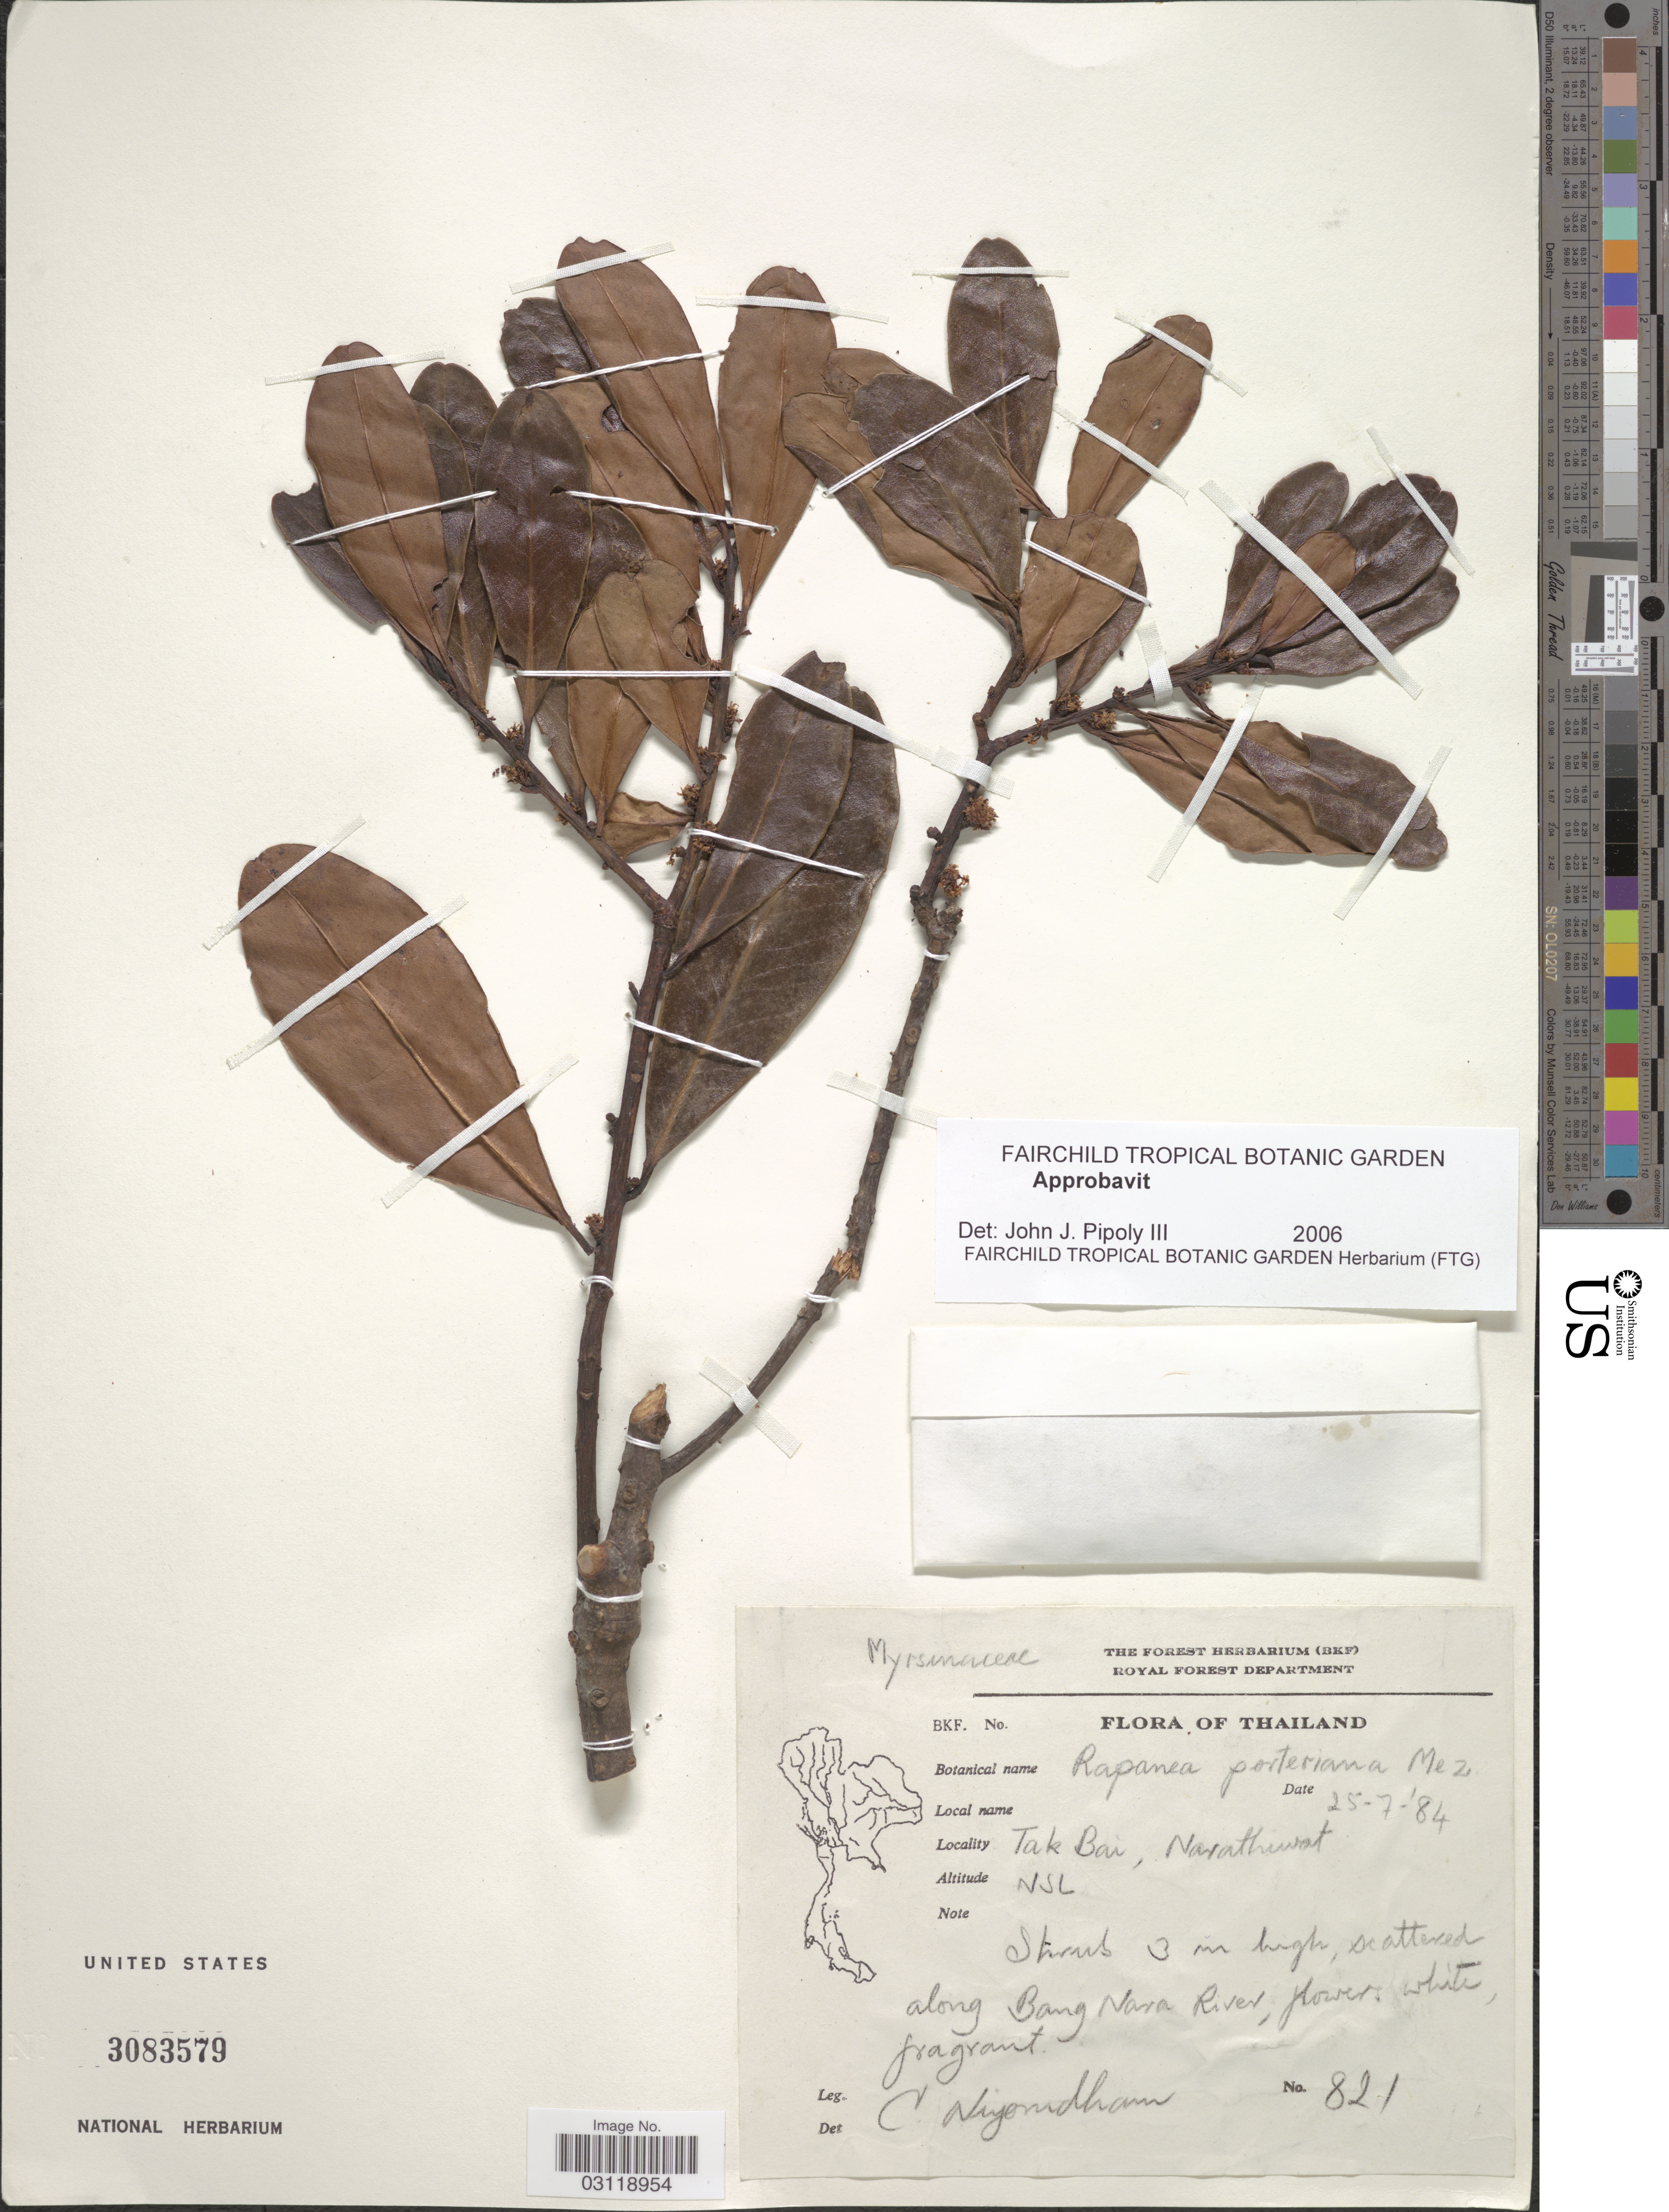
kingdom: Plantae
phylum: Tracheophyta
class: Magnoliopsida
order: Ericales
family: Primulaceae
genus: Rapanea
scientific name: Rapanea porteriana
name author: (Wall. & A. DC.) Mez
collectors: C. Niyondham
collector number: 821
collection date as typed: Transcribed d/m/y: 25/7/84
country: Thailand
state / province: Narathiwat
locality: Tak Bai. Along Bang Nara River.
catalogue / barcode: US 3083579